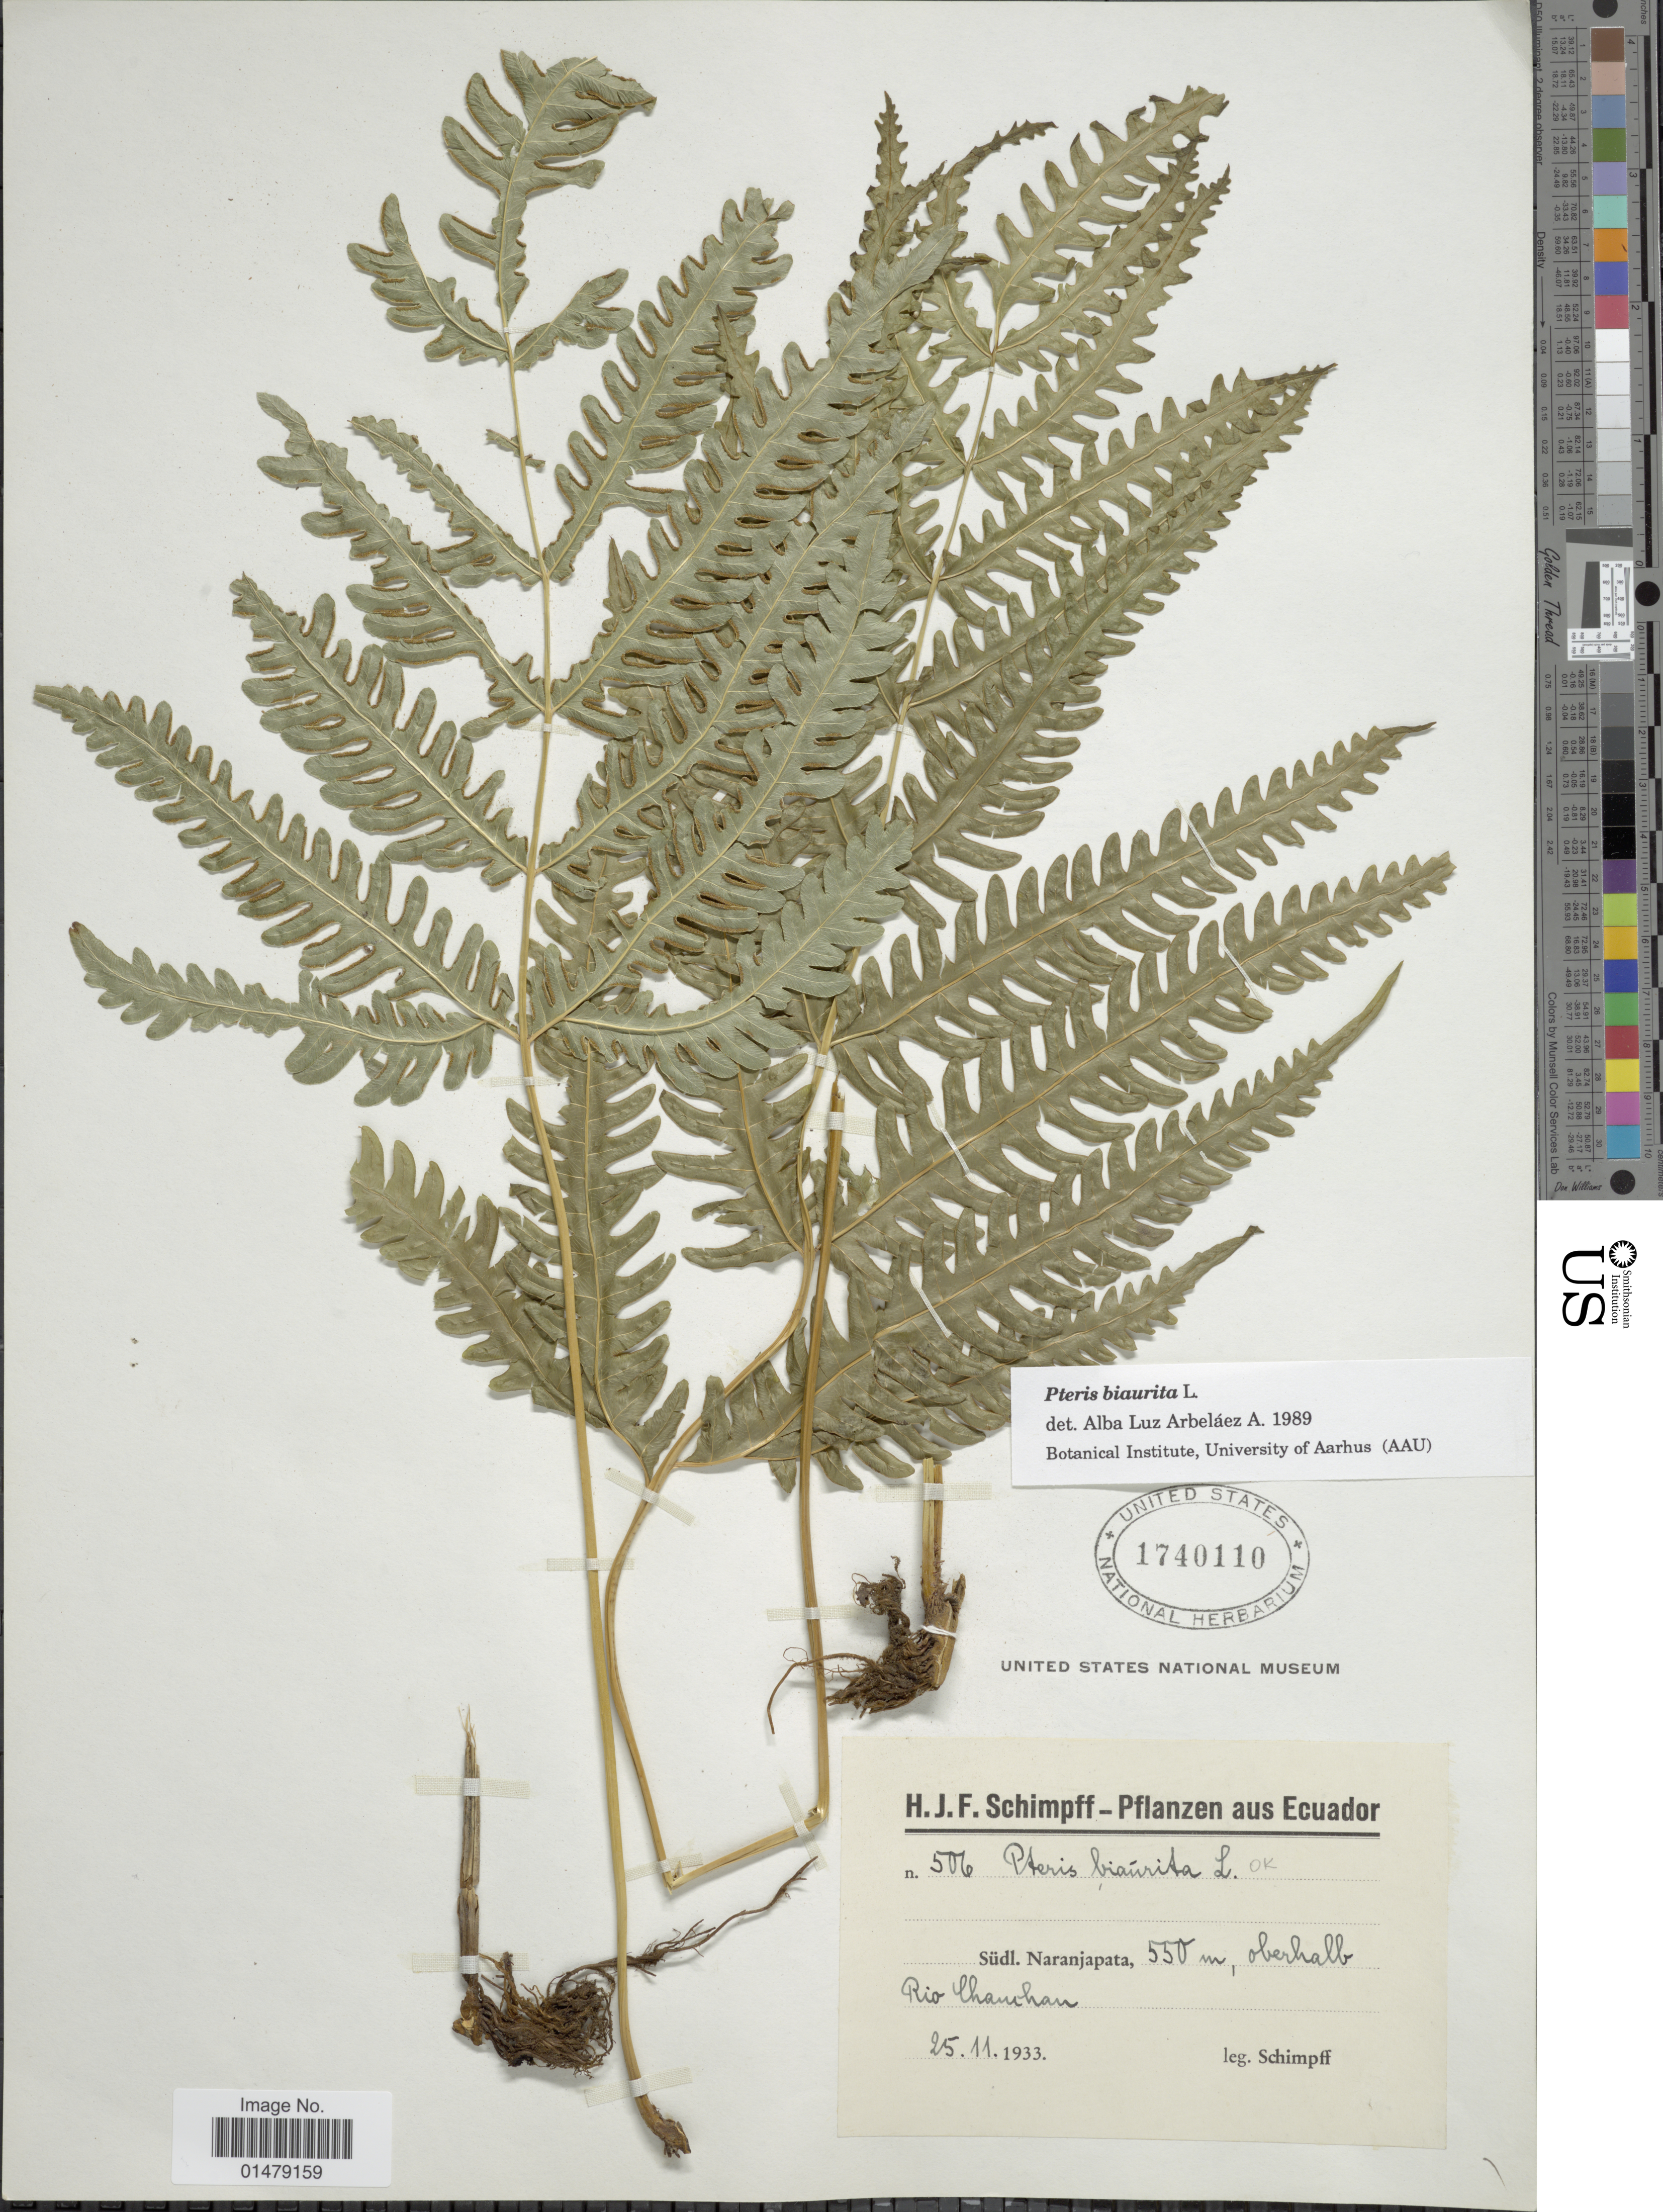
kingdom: Plantae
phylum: Tracheophyta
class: Polypodiopsida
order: Polypodiales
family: Pteridaceae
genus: Pteris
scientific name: Pteris biaurita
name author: L.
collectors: Schimpff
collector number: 506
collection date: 1933-11-25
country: Ecuador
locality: Sudl. Naranjapata, oberhalb Rio Chanchan.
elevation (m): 550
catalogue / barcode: US 1740110